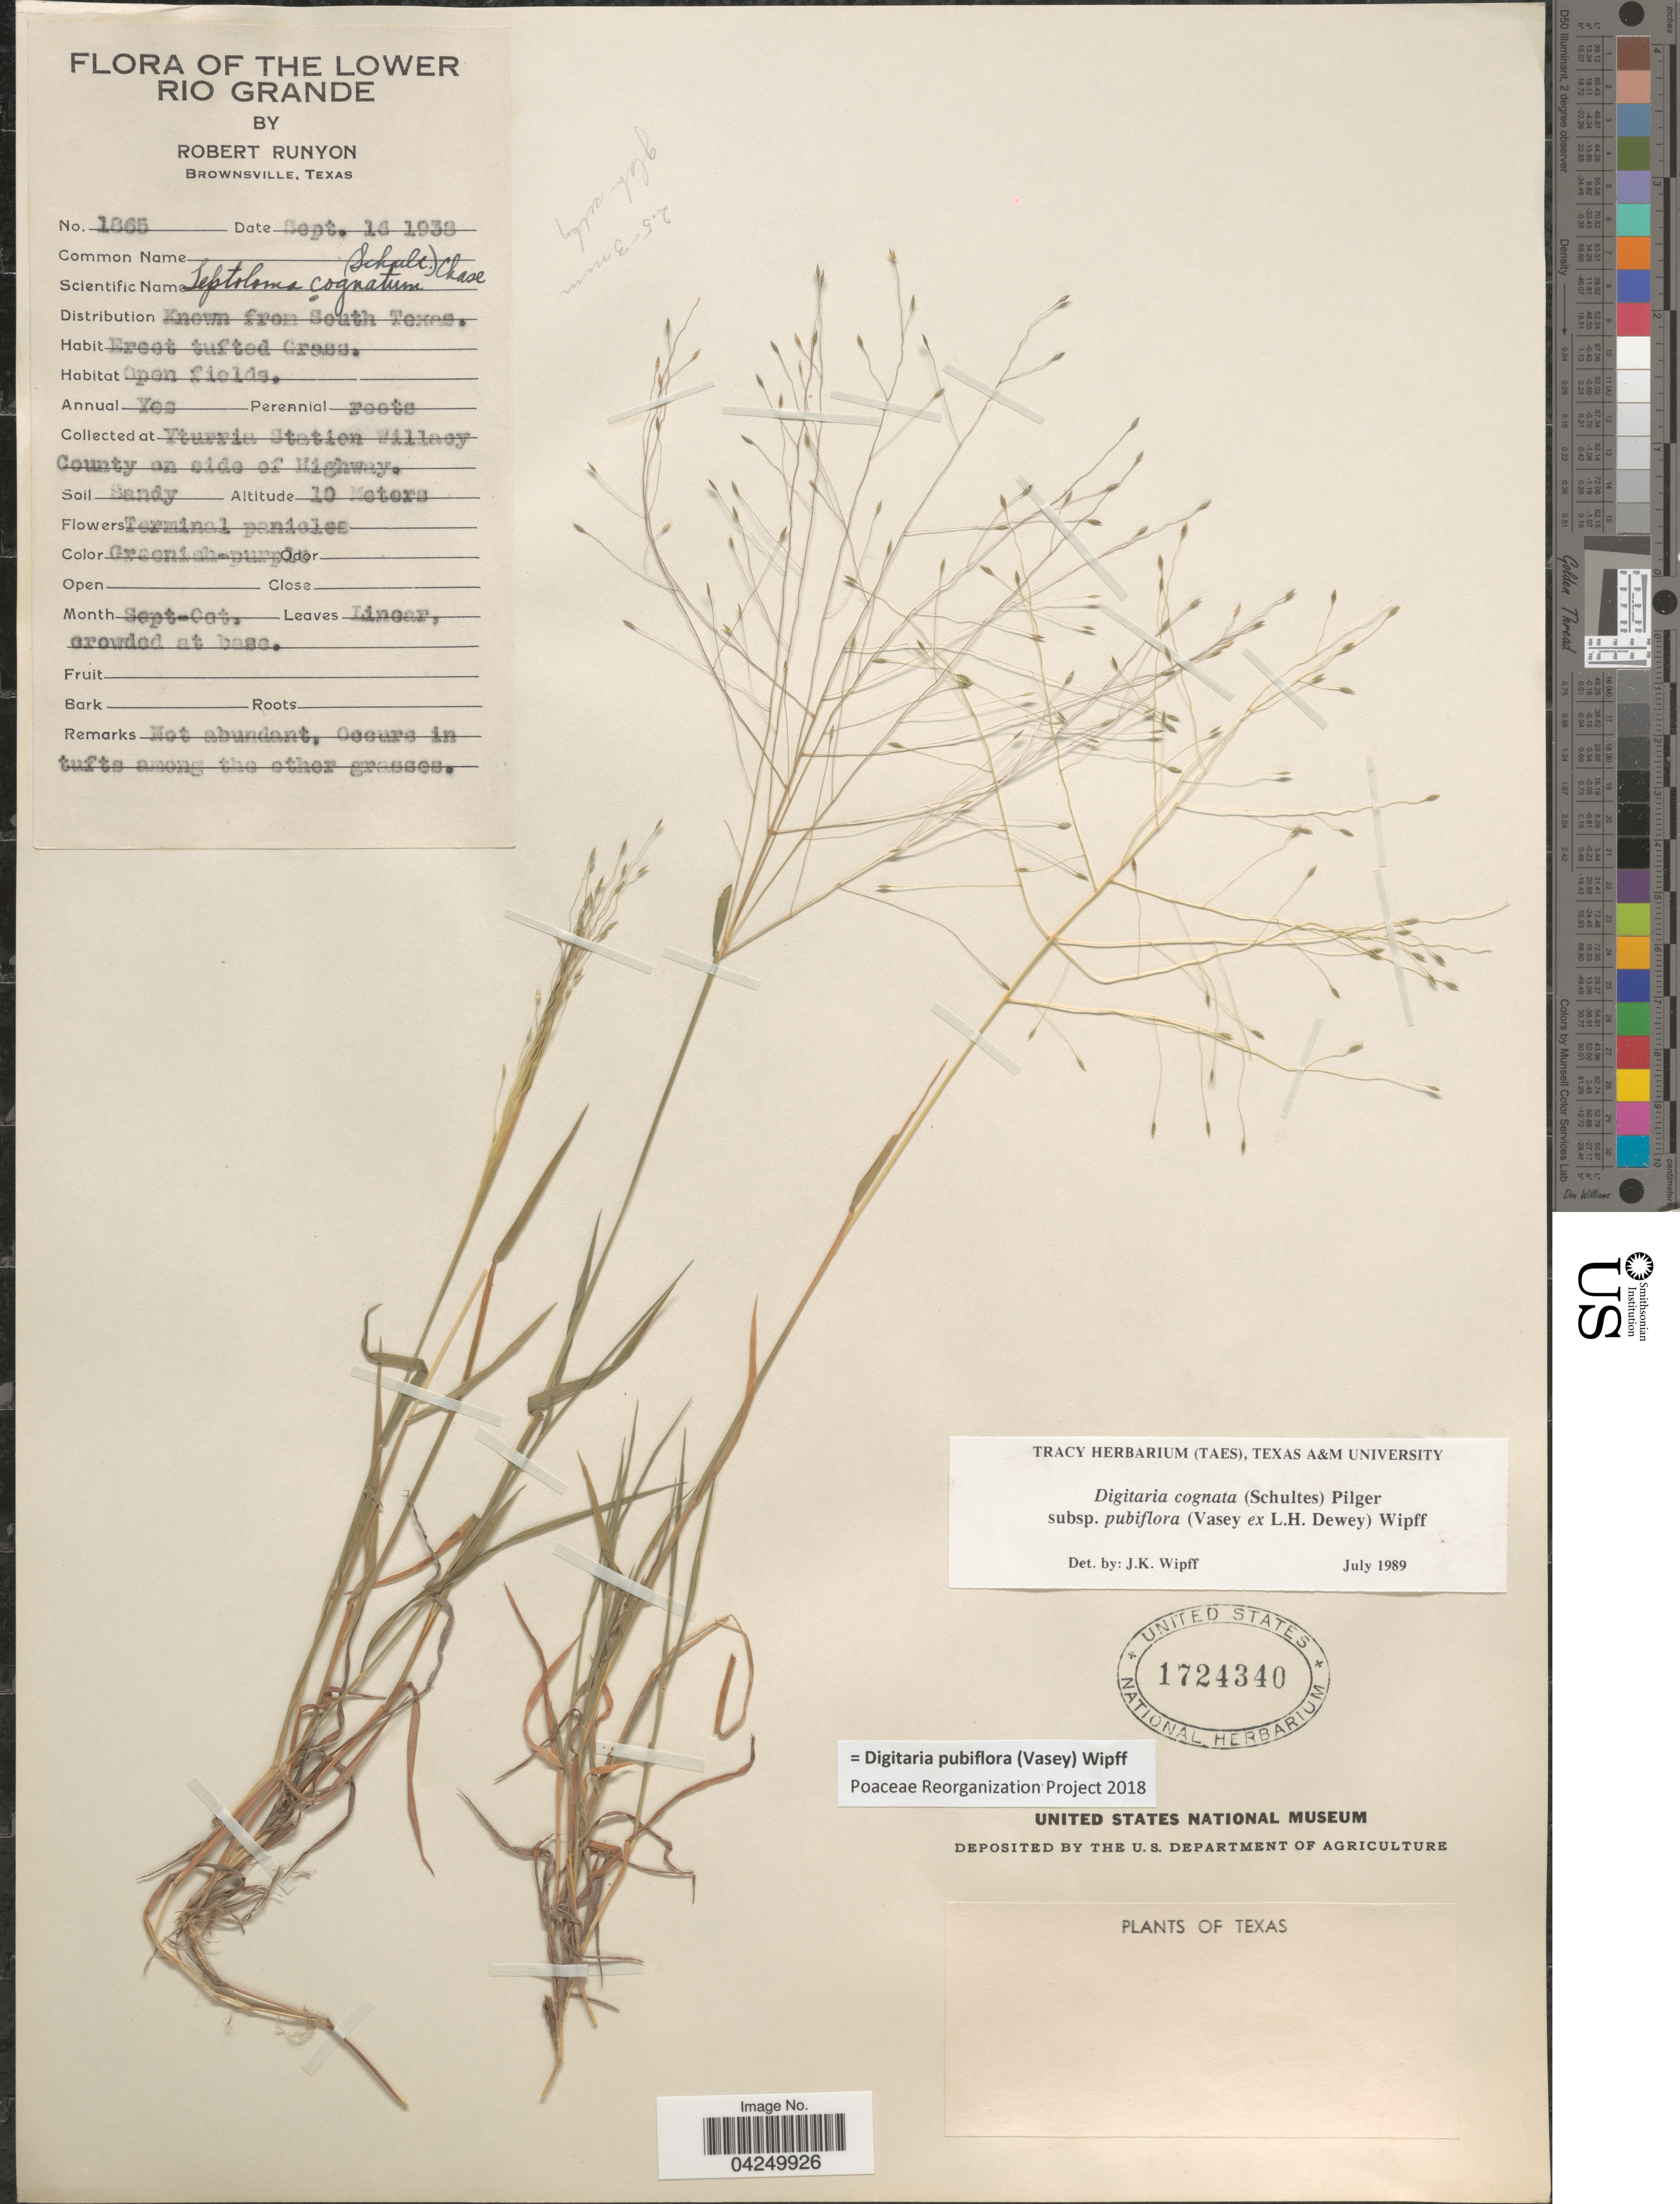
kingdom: Plantae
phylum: Tracheophyta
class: Liliopsida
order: Poales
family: Poaceae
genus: Digitaria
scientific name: Digitaria pubiflora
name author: (Vasey) Wipff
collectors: R. Runyon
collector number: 1865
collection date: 1938-09-16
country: United States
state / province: Texas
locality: The Lower Rio Grande. Yturria Station Willacy County on side of Highway.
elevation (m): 10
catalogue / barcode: US 1724340